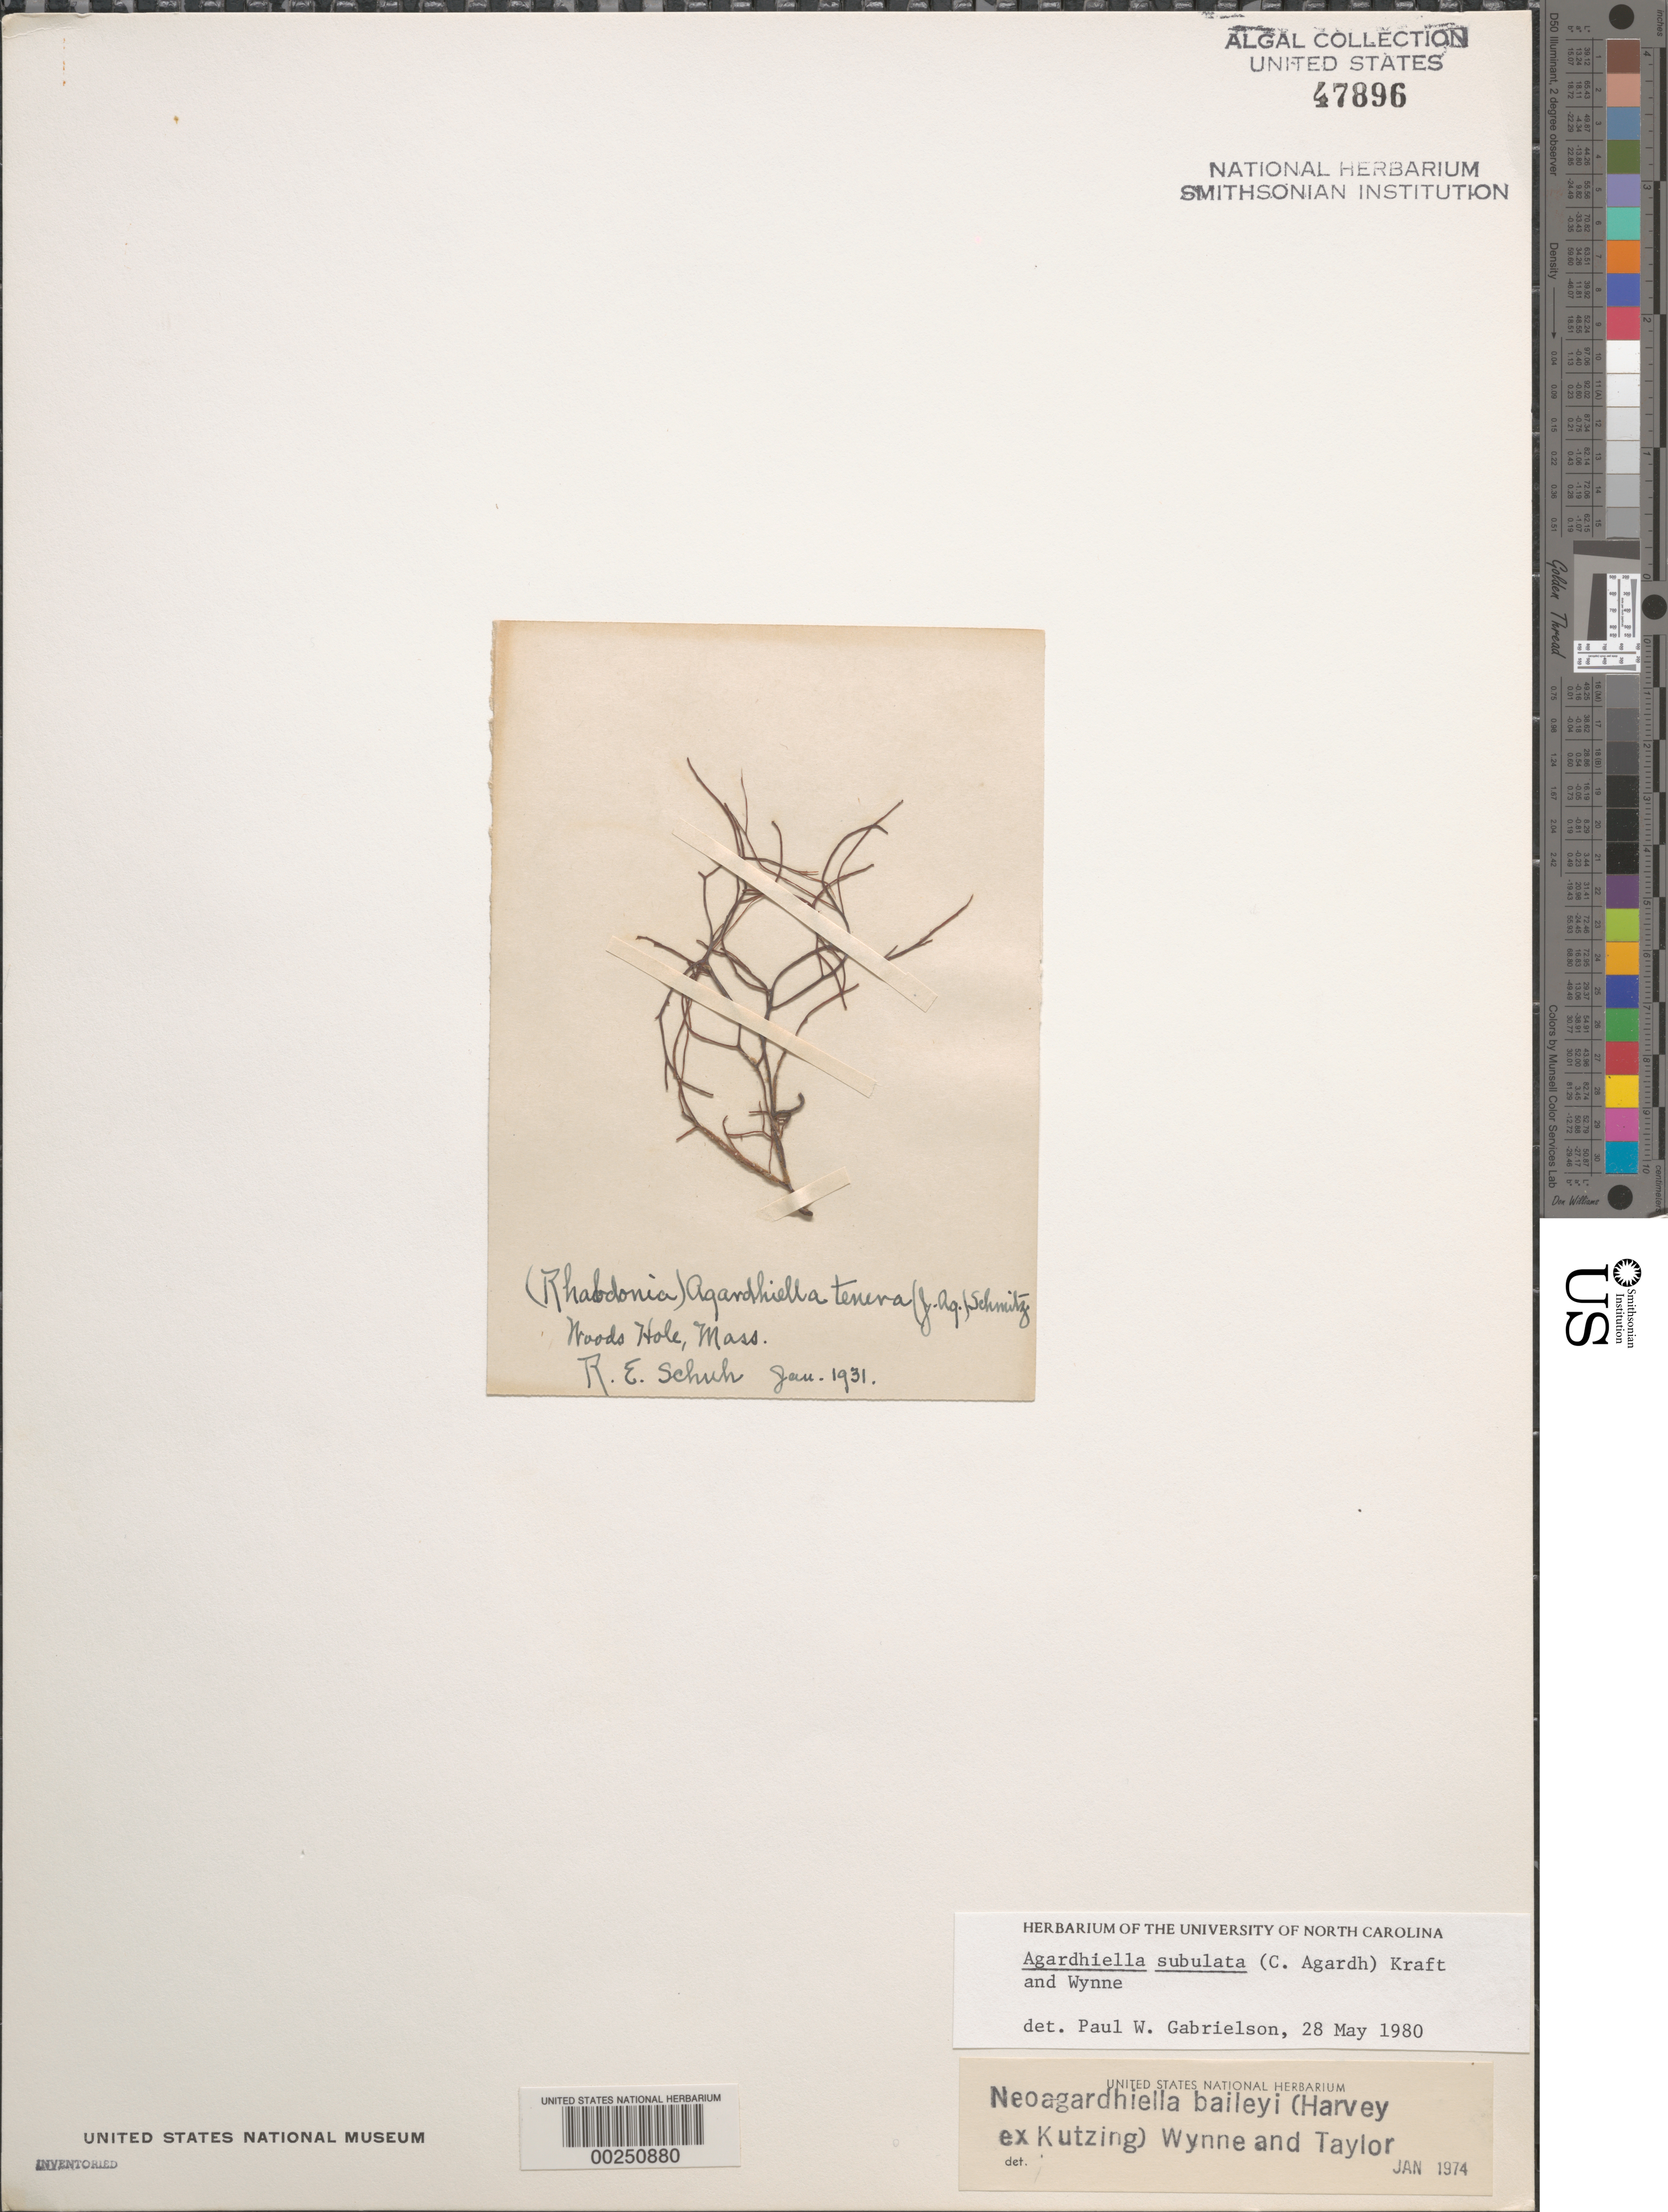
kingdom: Plantae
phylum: Rhodophyta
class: Florideophyceae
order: Gigartinales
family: Solieriaceae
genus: Agardhiella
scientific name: Agardhiella subulata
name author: (C. Agardh) G.T.Kraft & M.J. Wynne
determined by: Gabrielson, P. W.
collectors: R. Schuh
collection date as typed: Jan 1931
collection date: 1931-01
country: United States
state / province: Massachusetts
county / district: Barnstable County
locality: Woods Hole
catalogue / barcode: US 47896